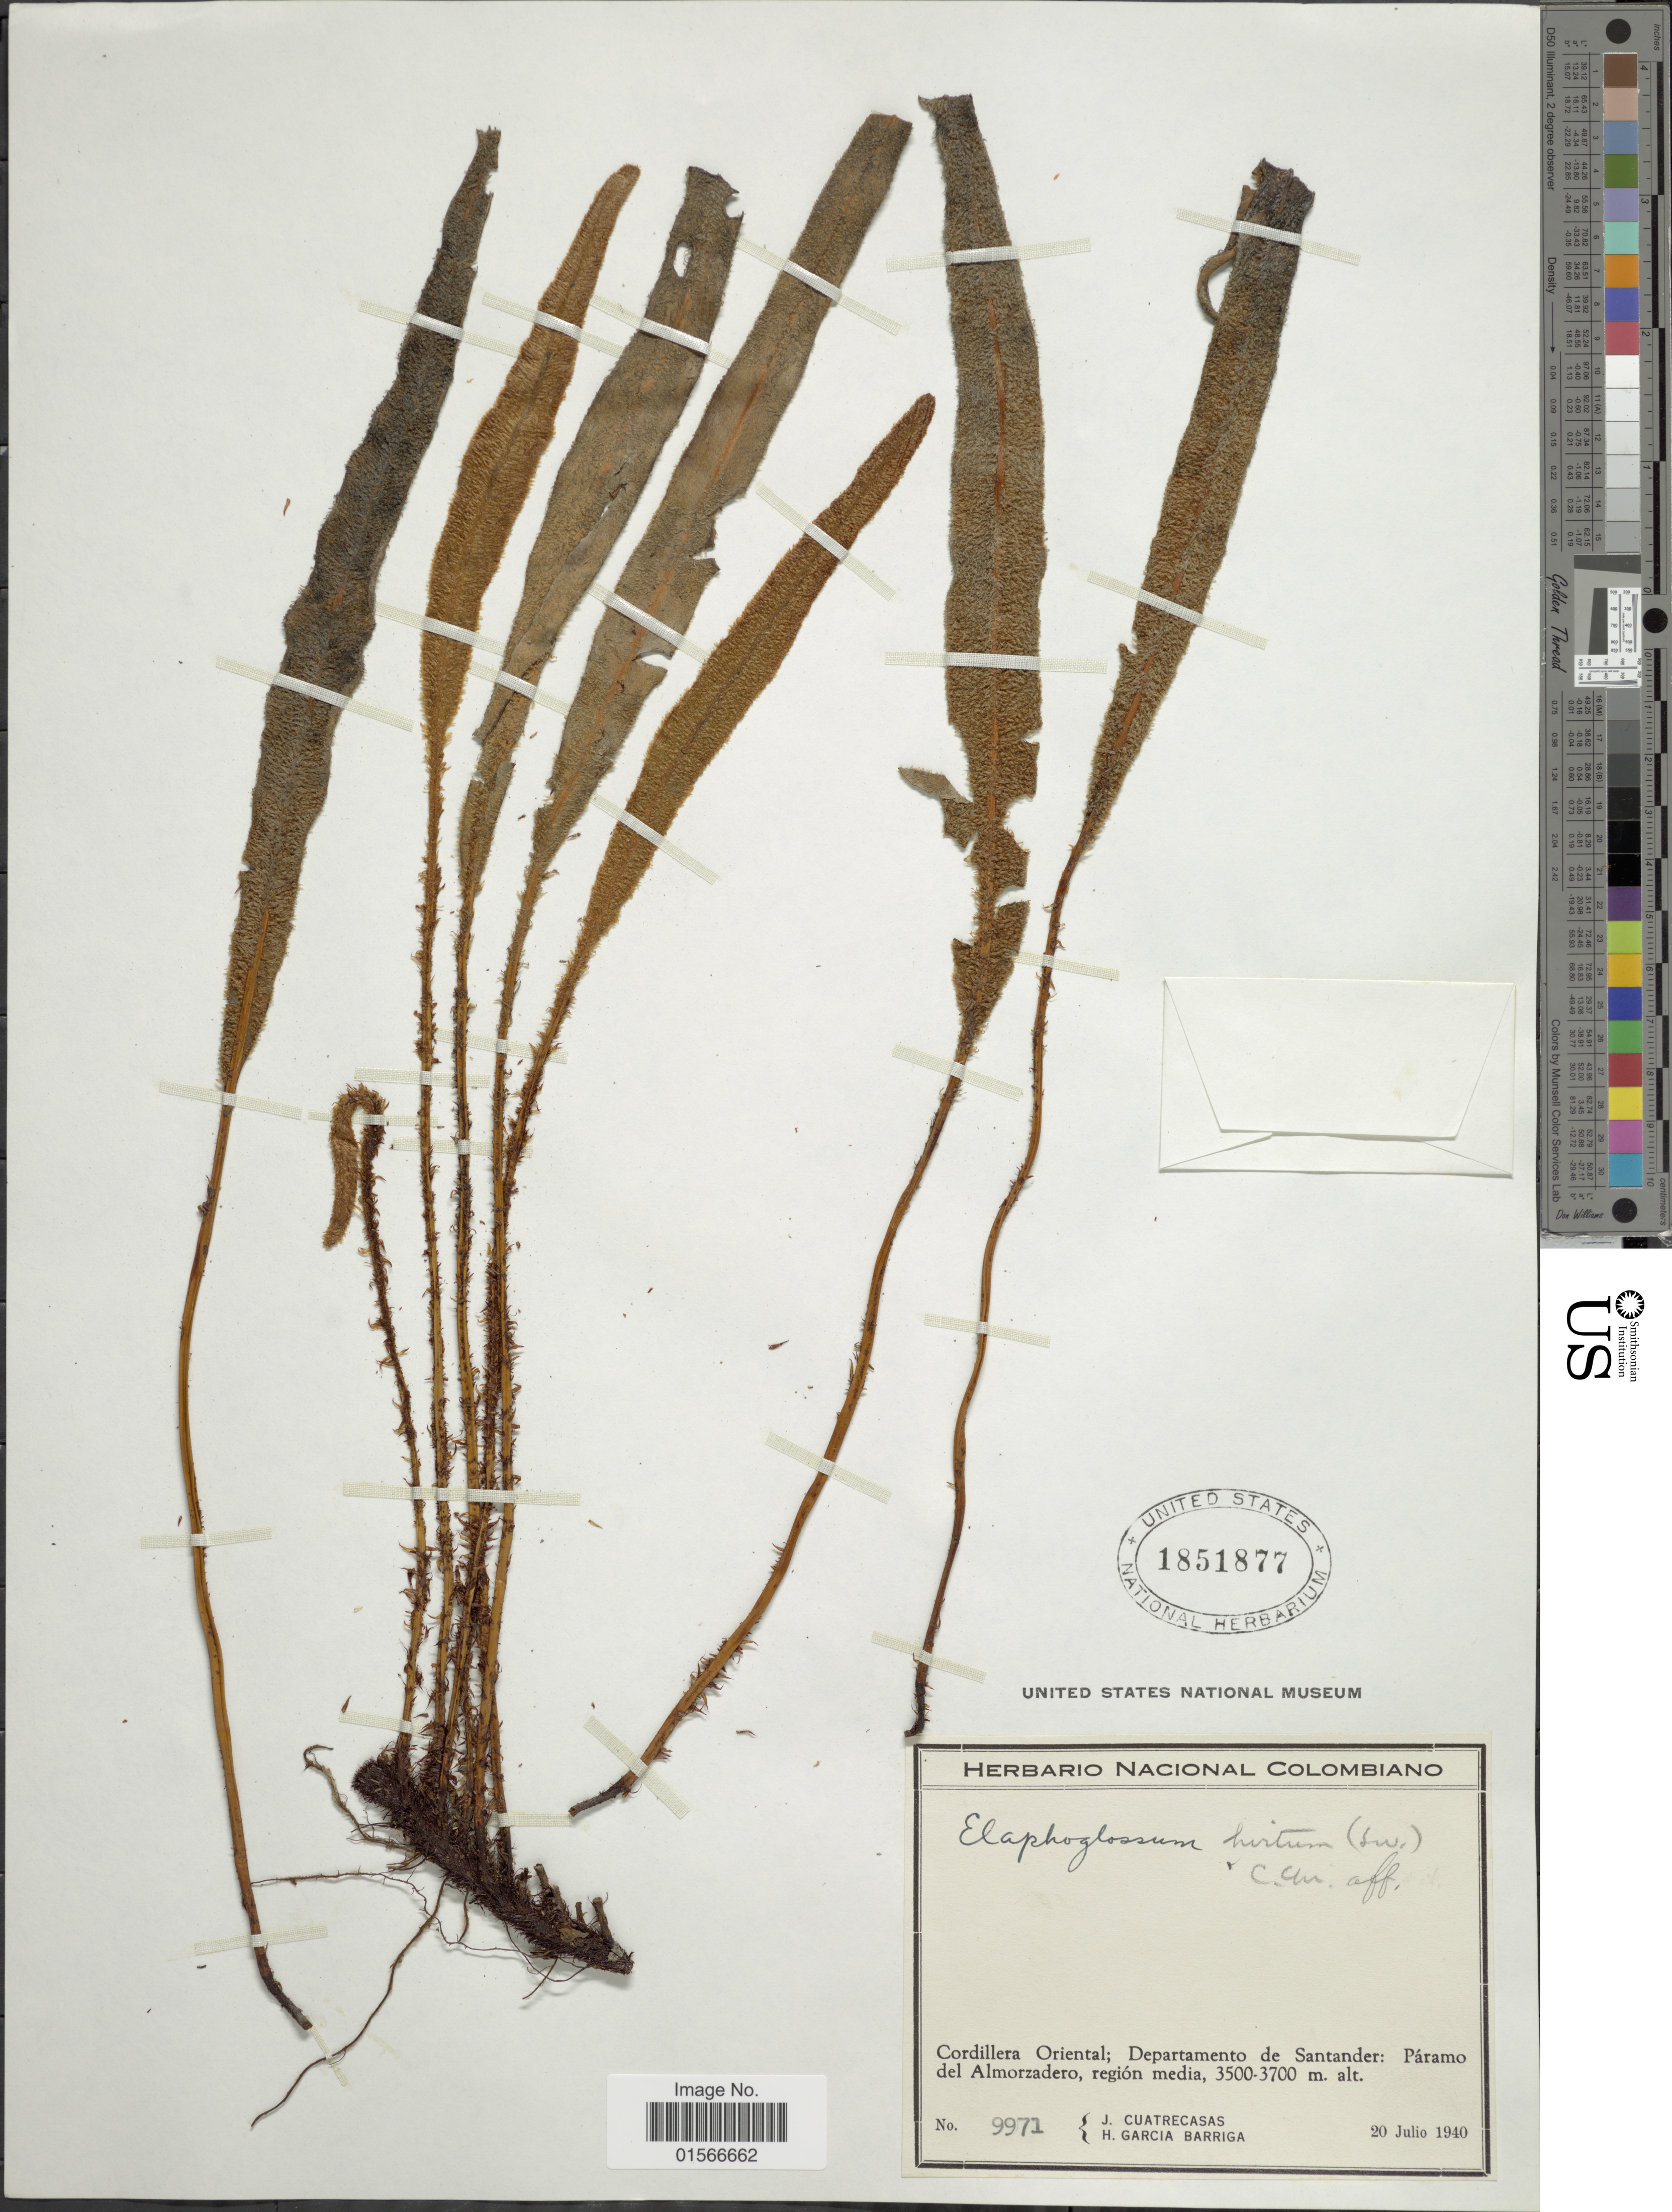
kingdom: Plantae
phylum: Tracheophyta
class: Polypodiopsida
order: Polypodiales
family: Dryopteridaceae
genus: Elaphoglossum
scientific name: Elaphoglossum hirtum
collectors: J. Cuatrecasas & H. García Barriga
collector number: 9971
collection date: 1940-07-20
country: Colombia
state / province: Santander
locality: Cordillera Oriental; Departamento de Santander: Páramo del Almorzadero, región media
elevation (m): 3500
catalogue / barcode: US 1851877